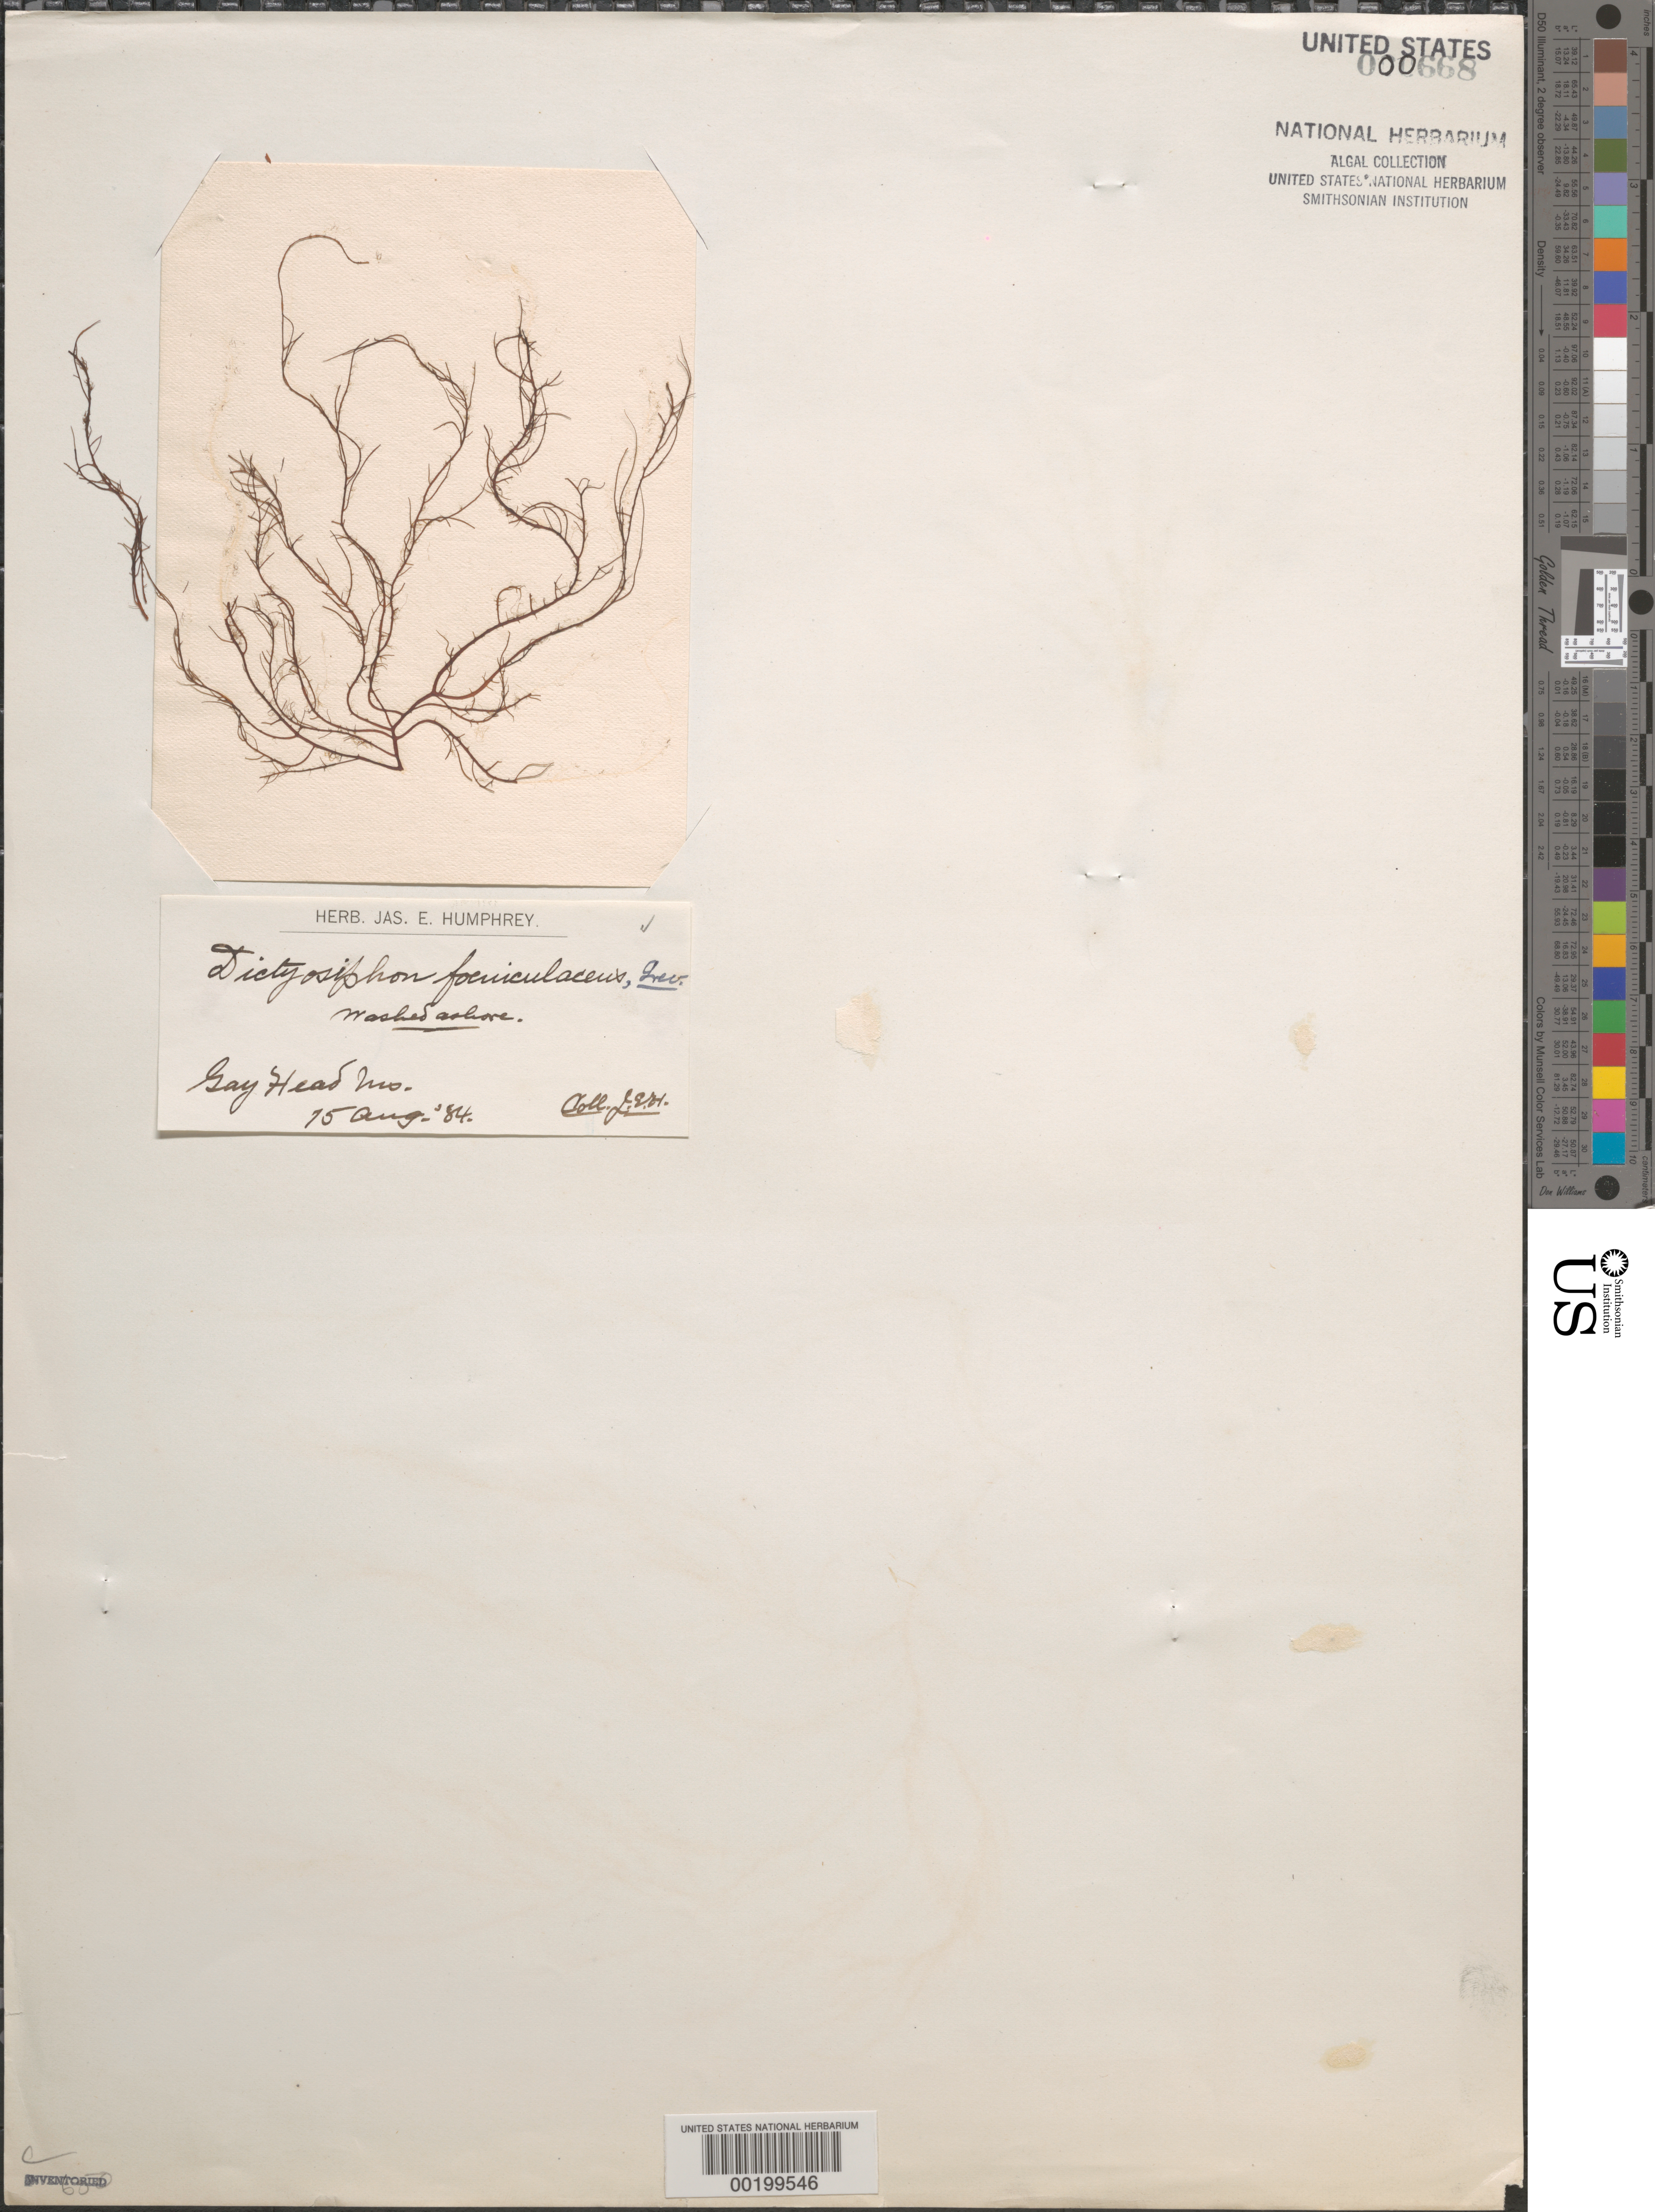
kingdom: Chromista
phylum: Ochrophyta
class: Phaeophyceae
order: Dictyosiphonales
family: Dictyosiphonaceae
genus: Dictyosiphon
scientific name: Dictyosiphon foeniculaceus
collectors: J. Humphrey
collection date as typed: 15 Aug 1884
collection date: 1884-08-15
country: United States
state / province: Massachusetts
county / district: Dukes County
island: Martha's Vineyard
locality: Gay Head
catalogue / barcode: US 668